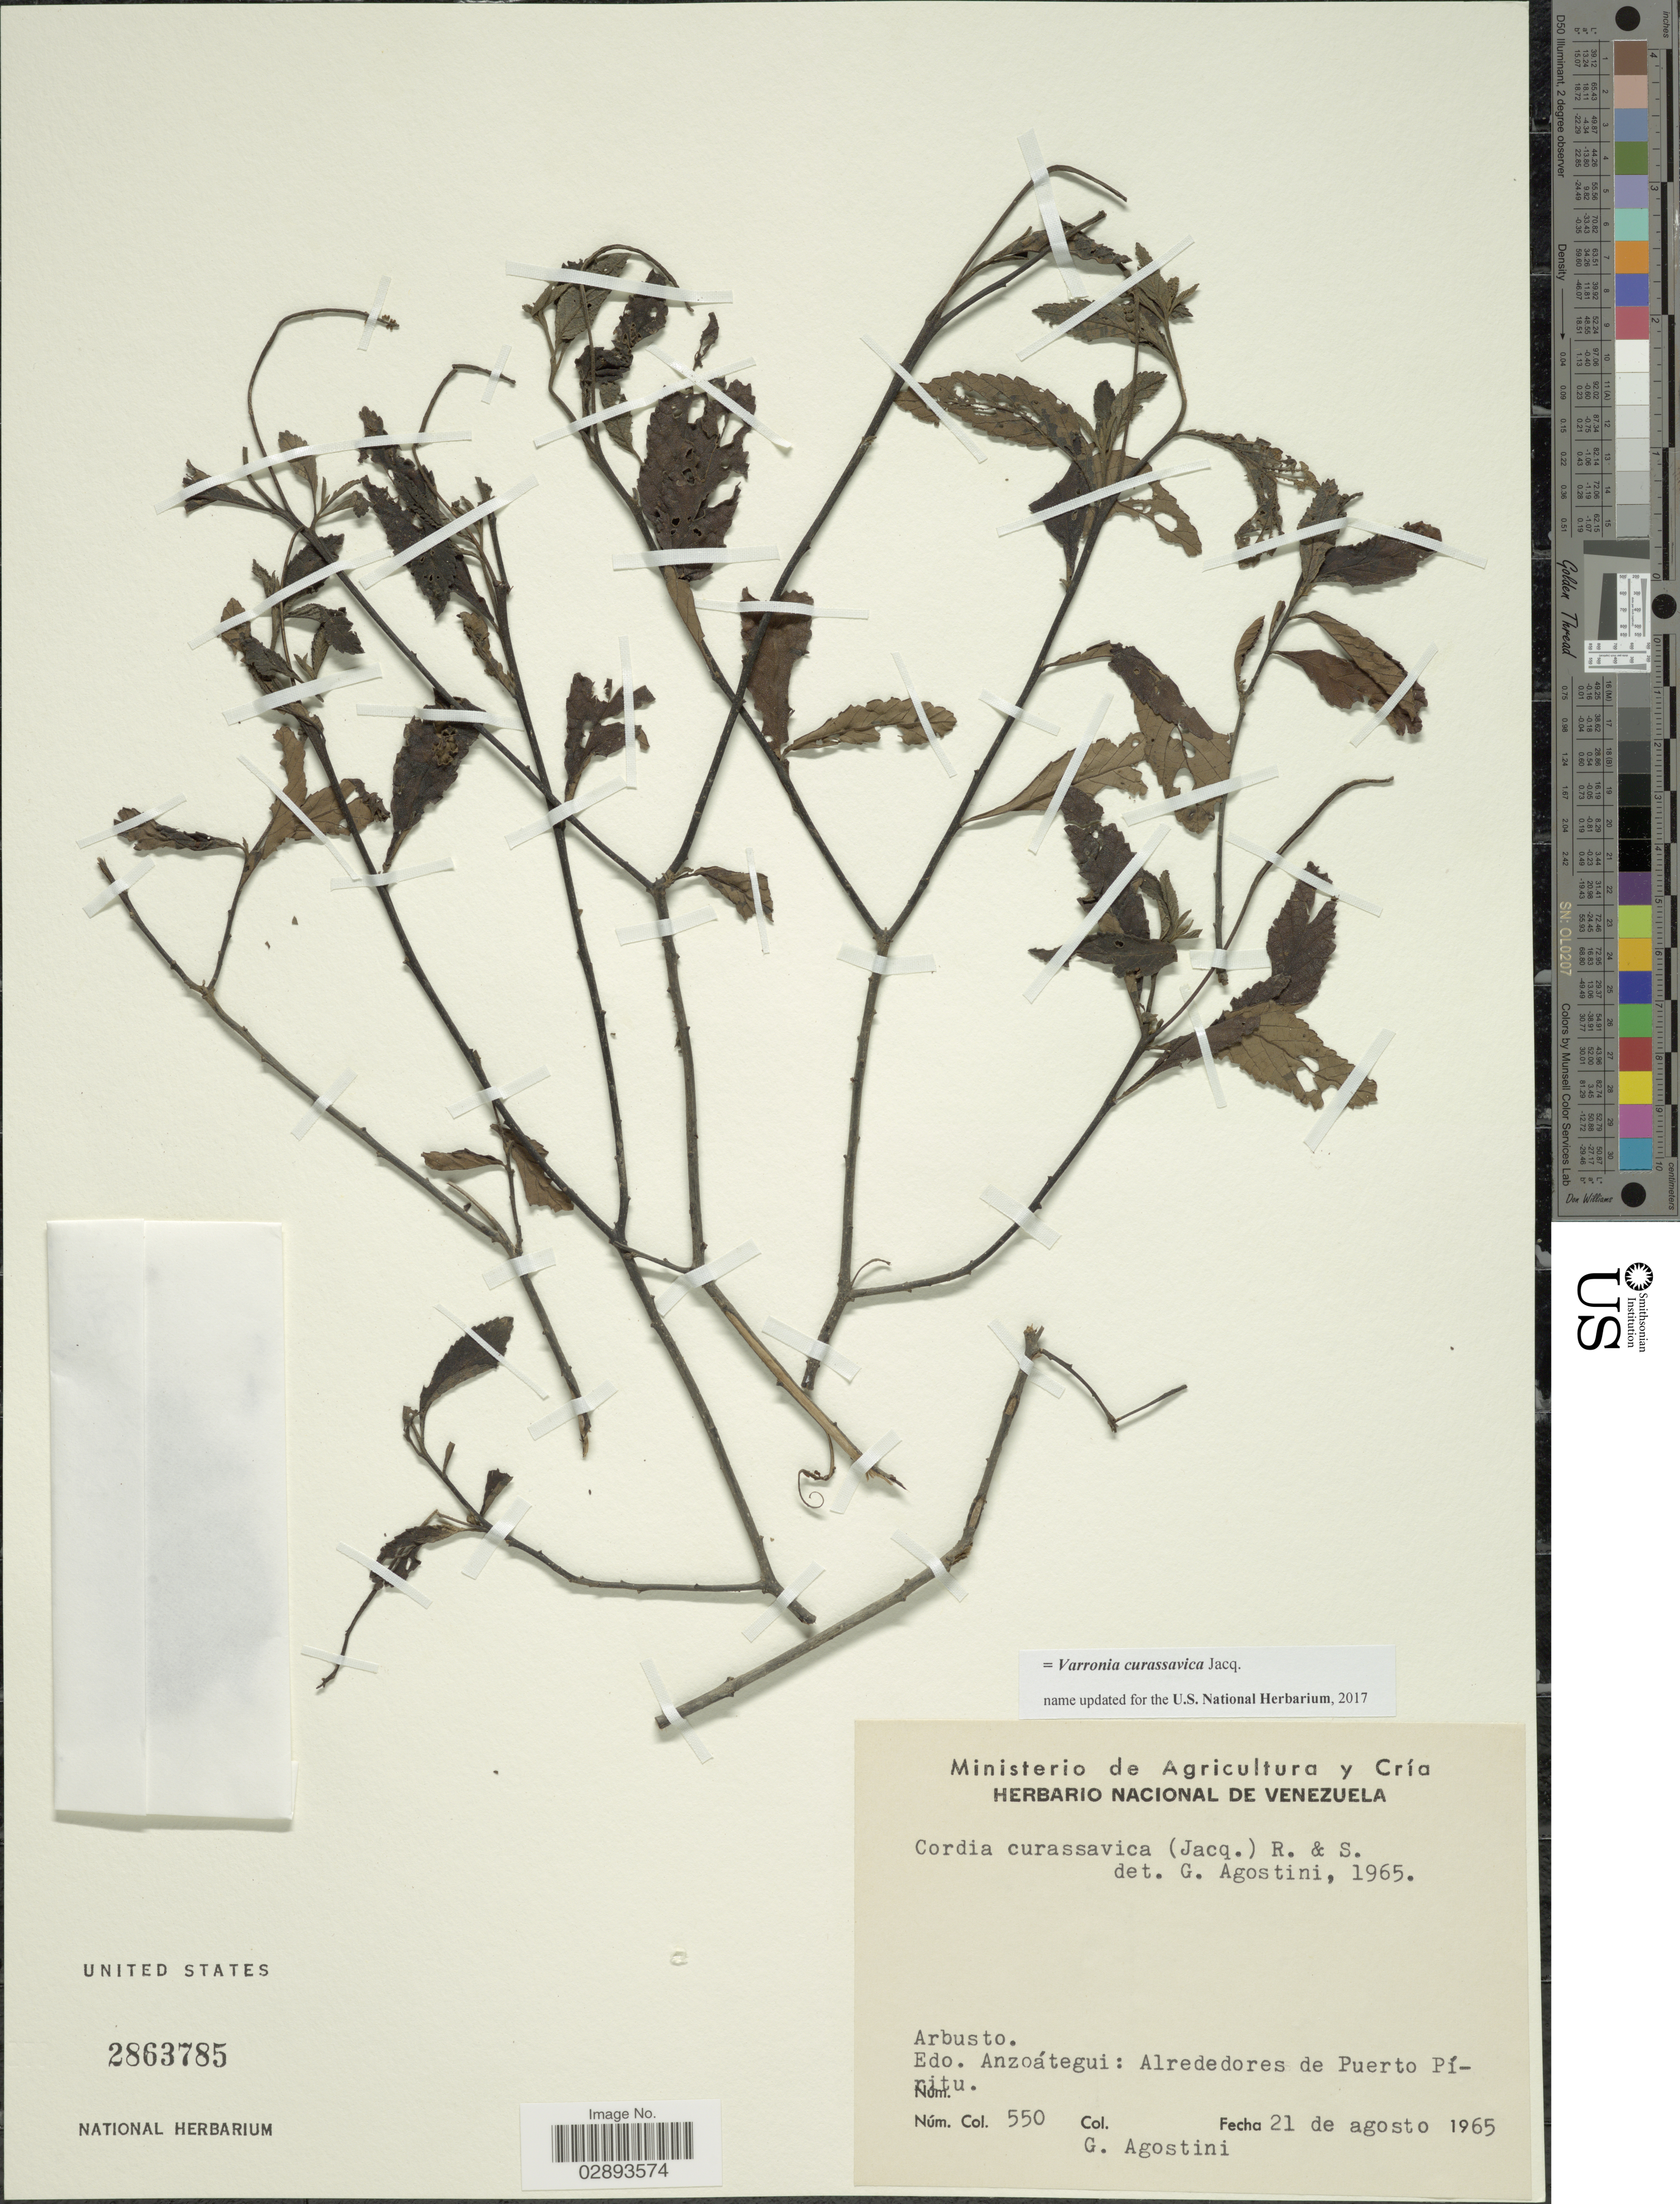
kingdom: Plantae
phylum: Tracheophyta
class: Magnoliopsida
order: Boraginales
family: Cordiaceae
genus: Varronia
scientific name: Varronia curassavica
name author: Jacq.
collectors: G. Agostini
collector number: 550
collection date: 1965-08-21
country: Venezuela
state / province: Anzoategui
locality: Edo. Anzoátegui: Alrededores de Puerto Píritu.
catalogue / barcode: US 2863785